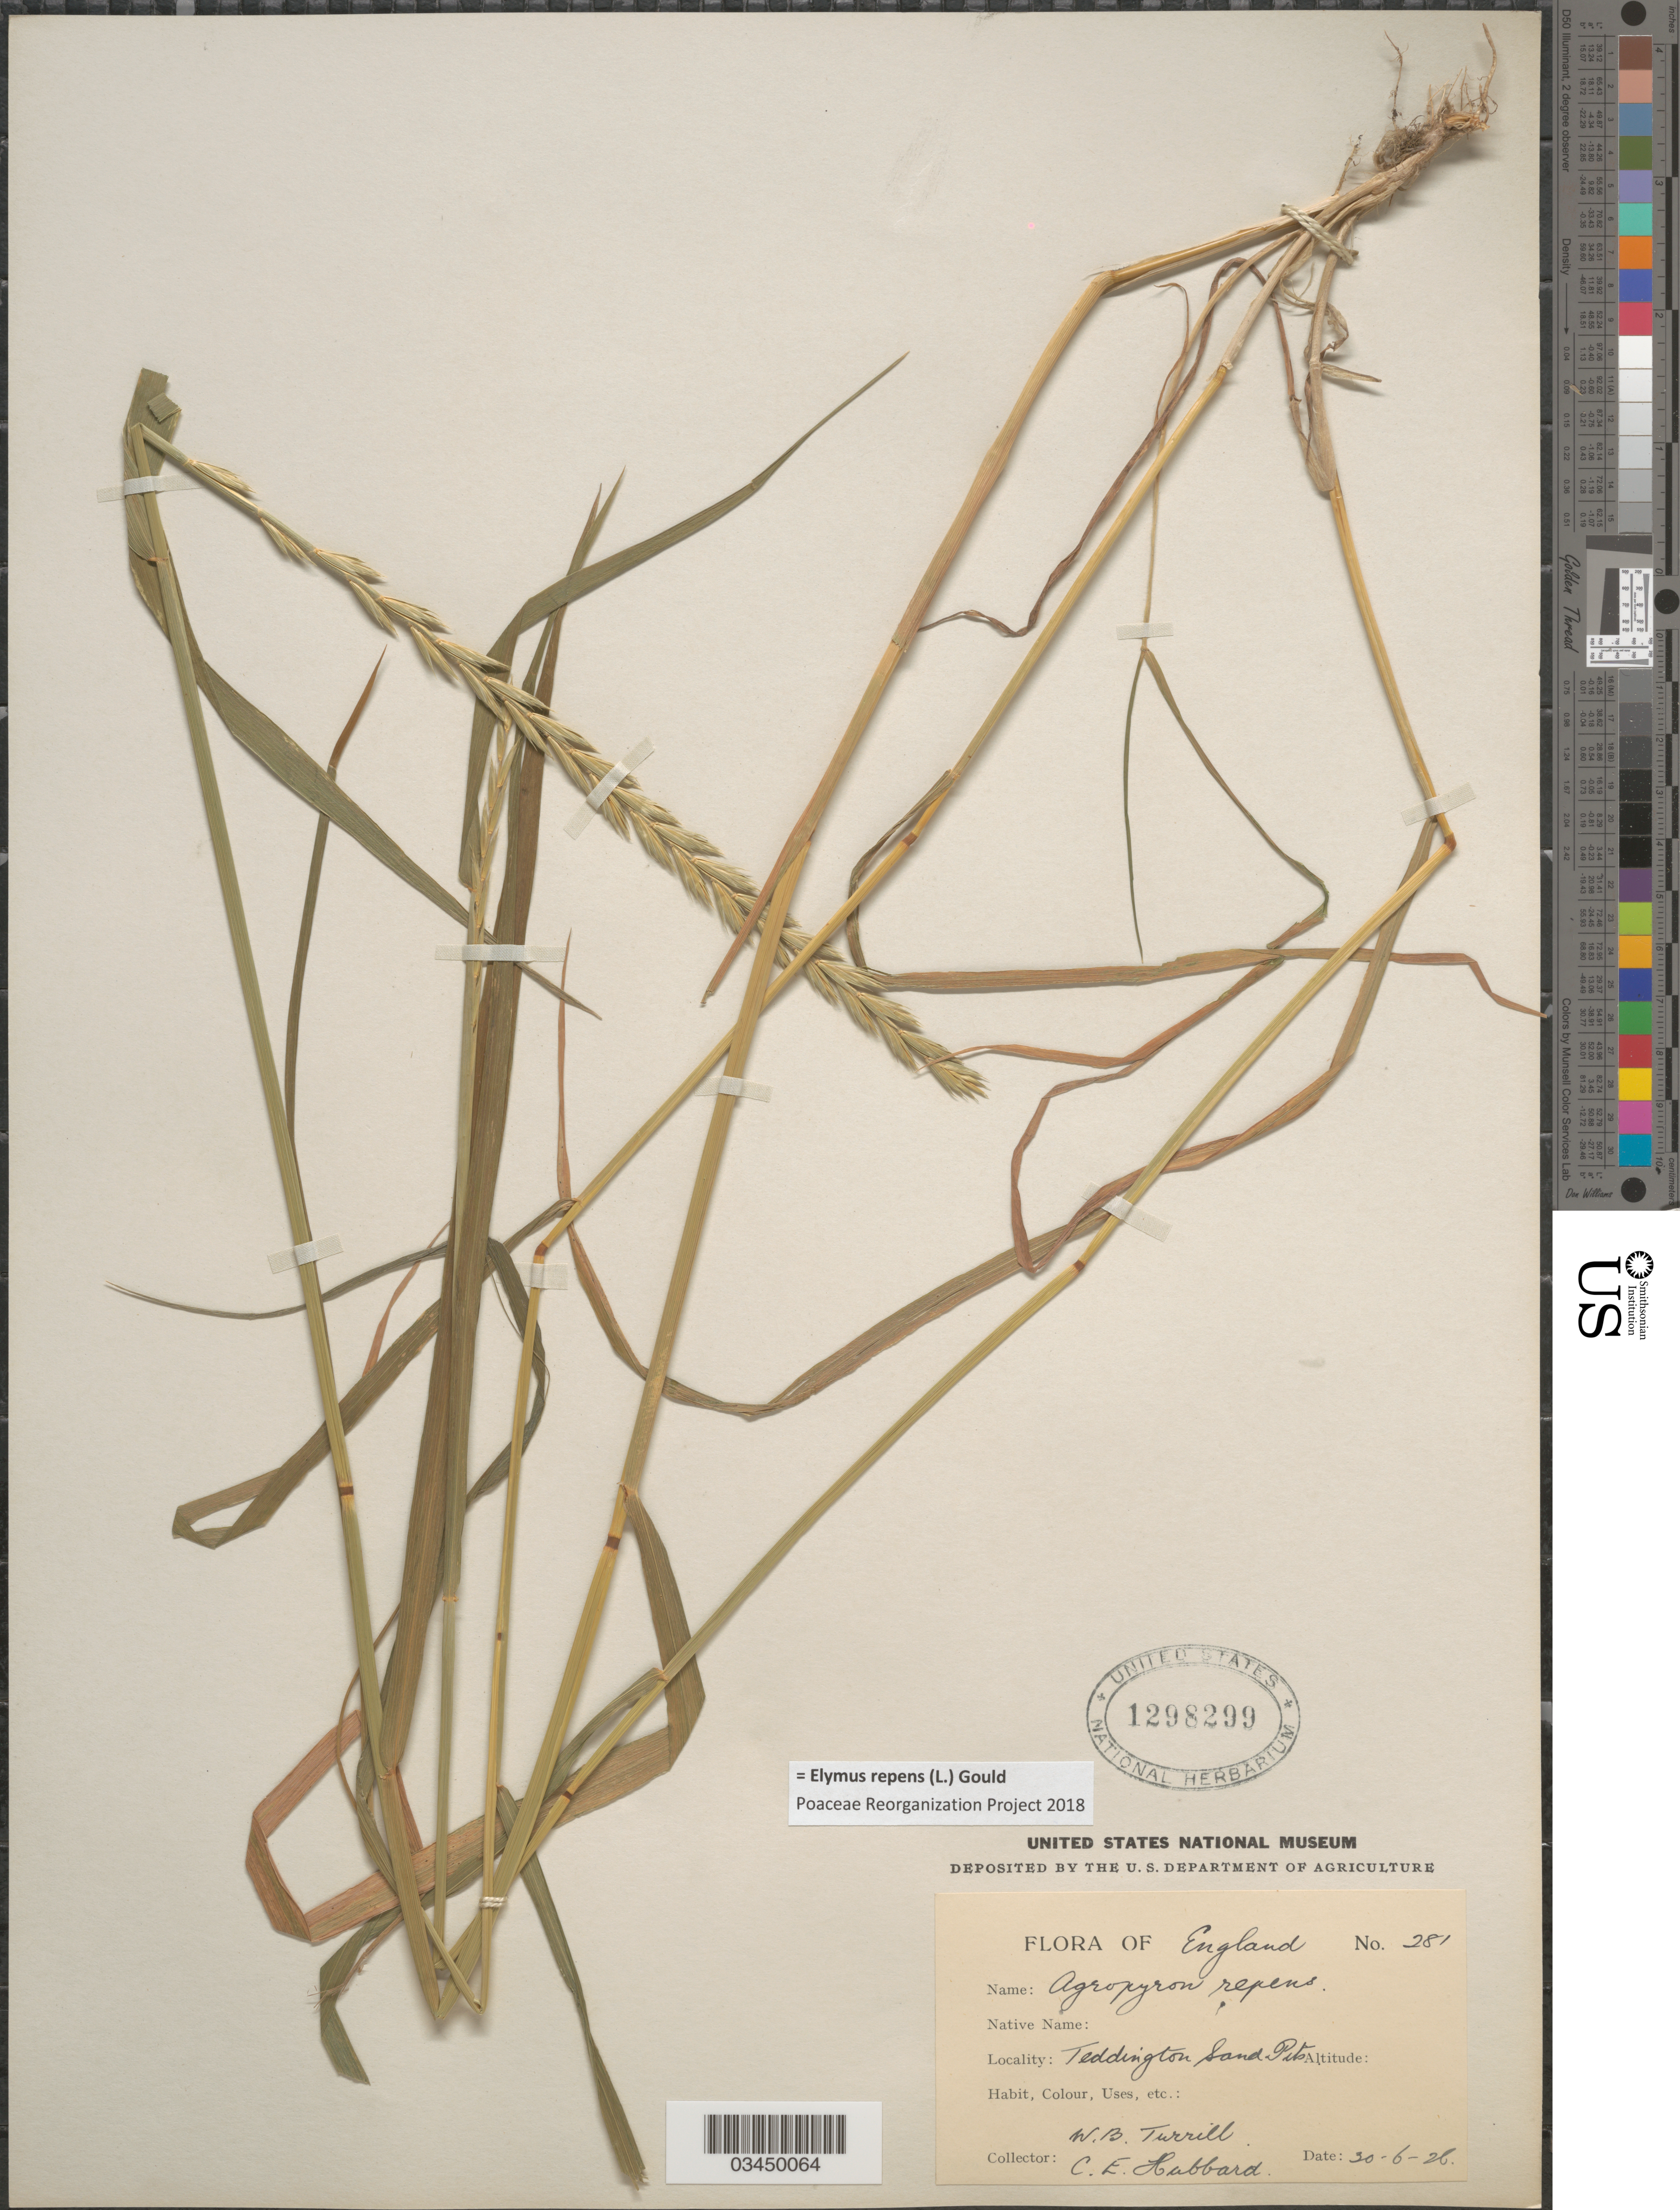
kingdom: Plantae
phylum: Tracheophyta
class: Liliopsida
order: Poales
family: Poaceae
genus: Elymus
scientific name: Elymus repens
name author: (L.) Gould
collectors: W. B. Turrill & C. E. Hubbard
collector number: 281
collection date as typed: Transcribed d/m/y: 30/6/26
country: United Kingdom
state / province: England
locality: Teddington Sand Pits.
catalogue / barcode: US 1298299